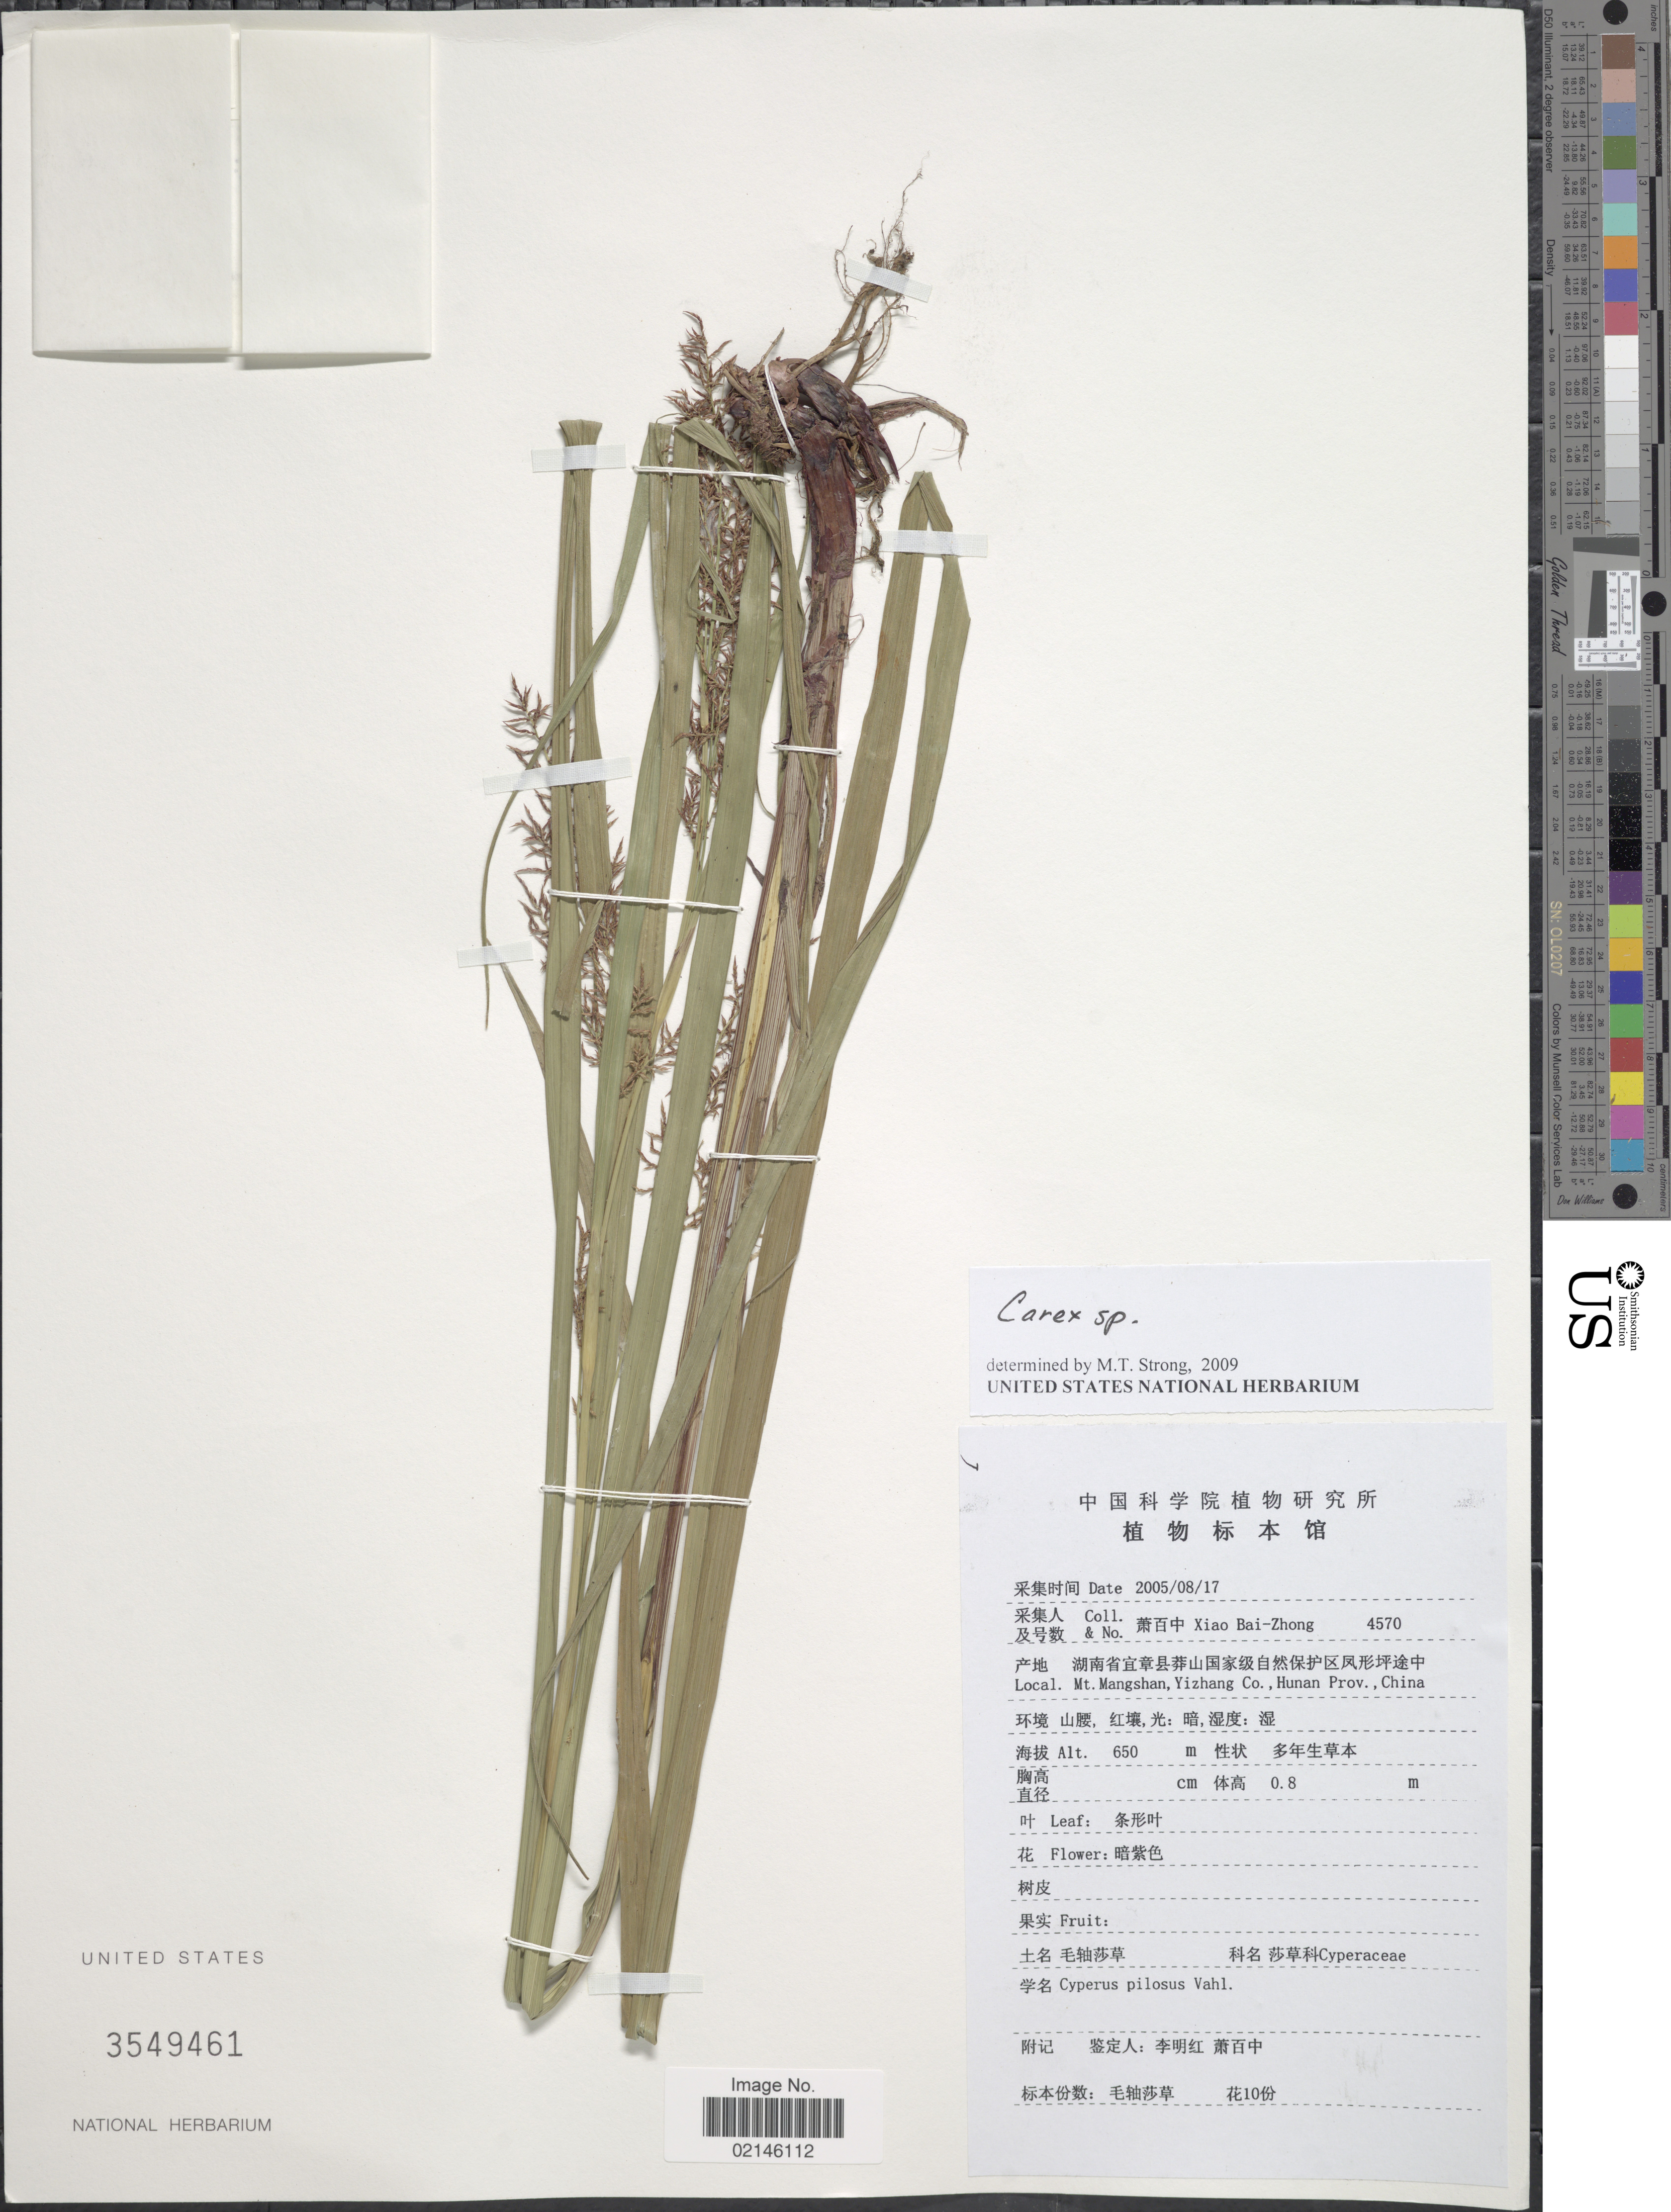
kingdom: Plantae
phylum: Tracheophyta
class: Liliopsida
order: Poales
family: Cyperaceae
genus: Carex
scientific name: Carex sp.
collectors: B. Z. Xiao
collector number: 4570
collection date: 2005-08-17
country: China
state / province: Hunan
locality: Mt. Mangshan, Yizhang Co.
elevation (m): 650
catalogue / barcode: US 3549461